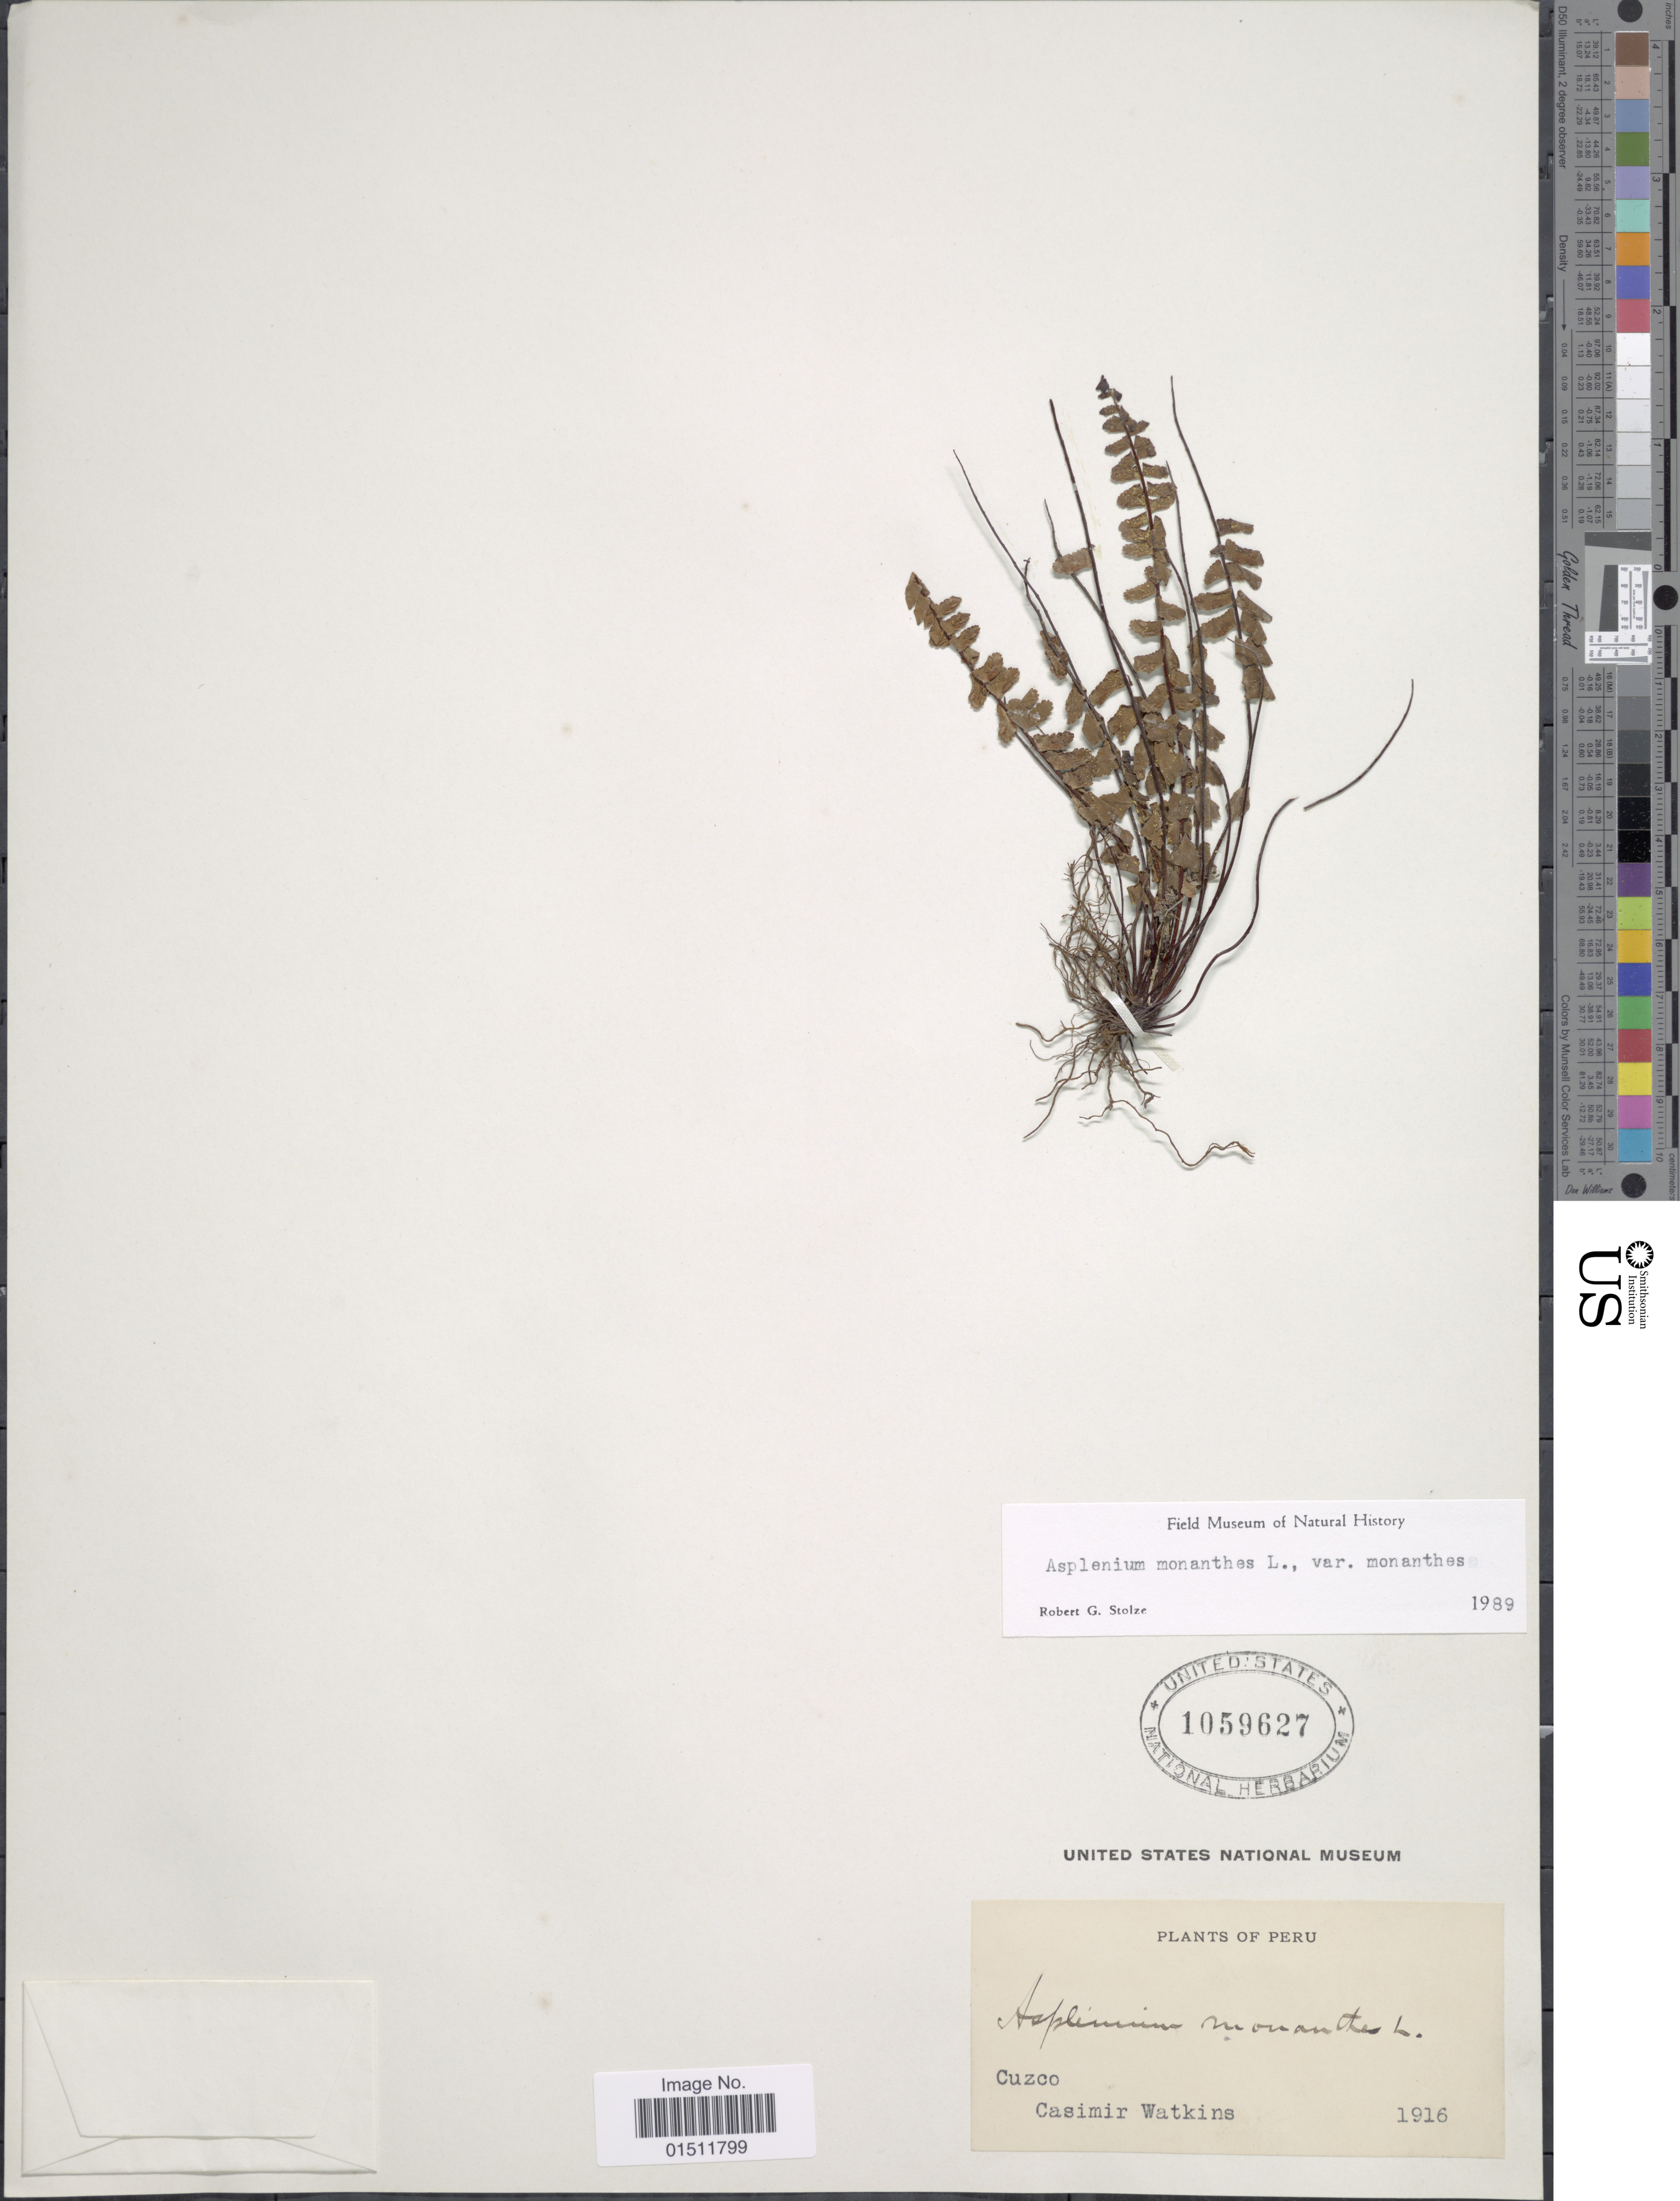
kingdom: Plantae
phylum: Tracheophyta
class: Polypodiopsida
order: Polypodiales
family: Aspleniaceae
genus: Asplenium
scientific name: Asplenium monanthes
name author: L.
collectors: C. Watkins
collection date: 1916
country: Peru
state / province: Cusco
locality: Cuzco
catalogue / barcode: US 1059627